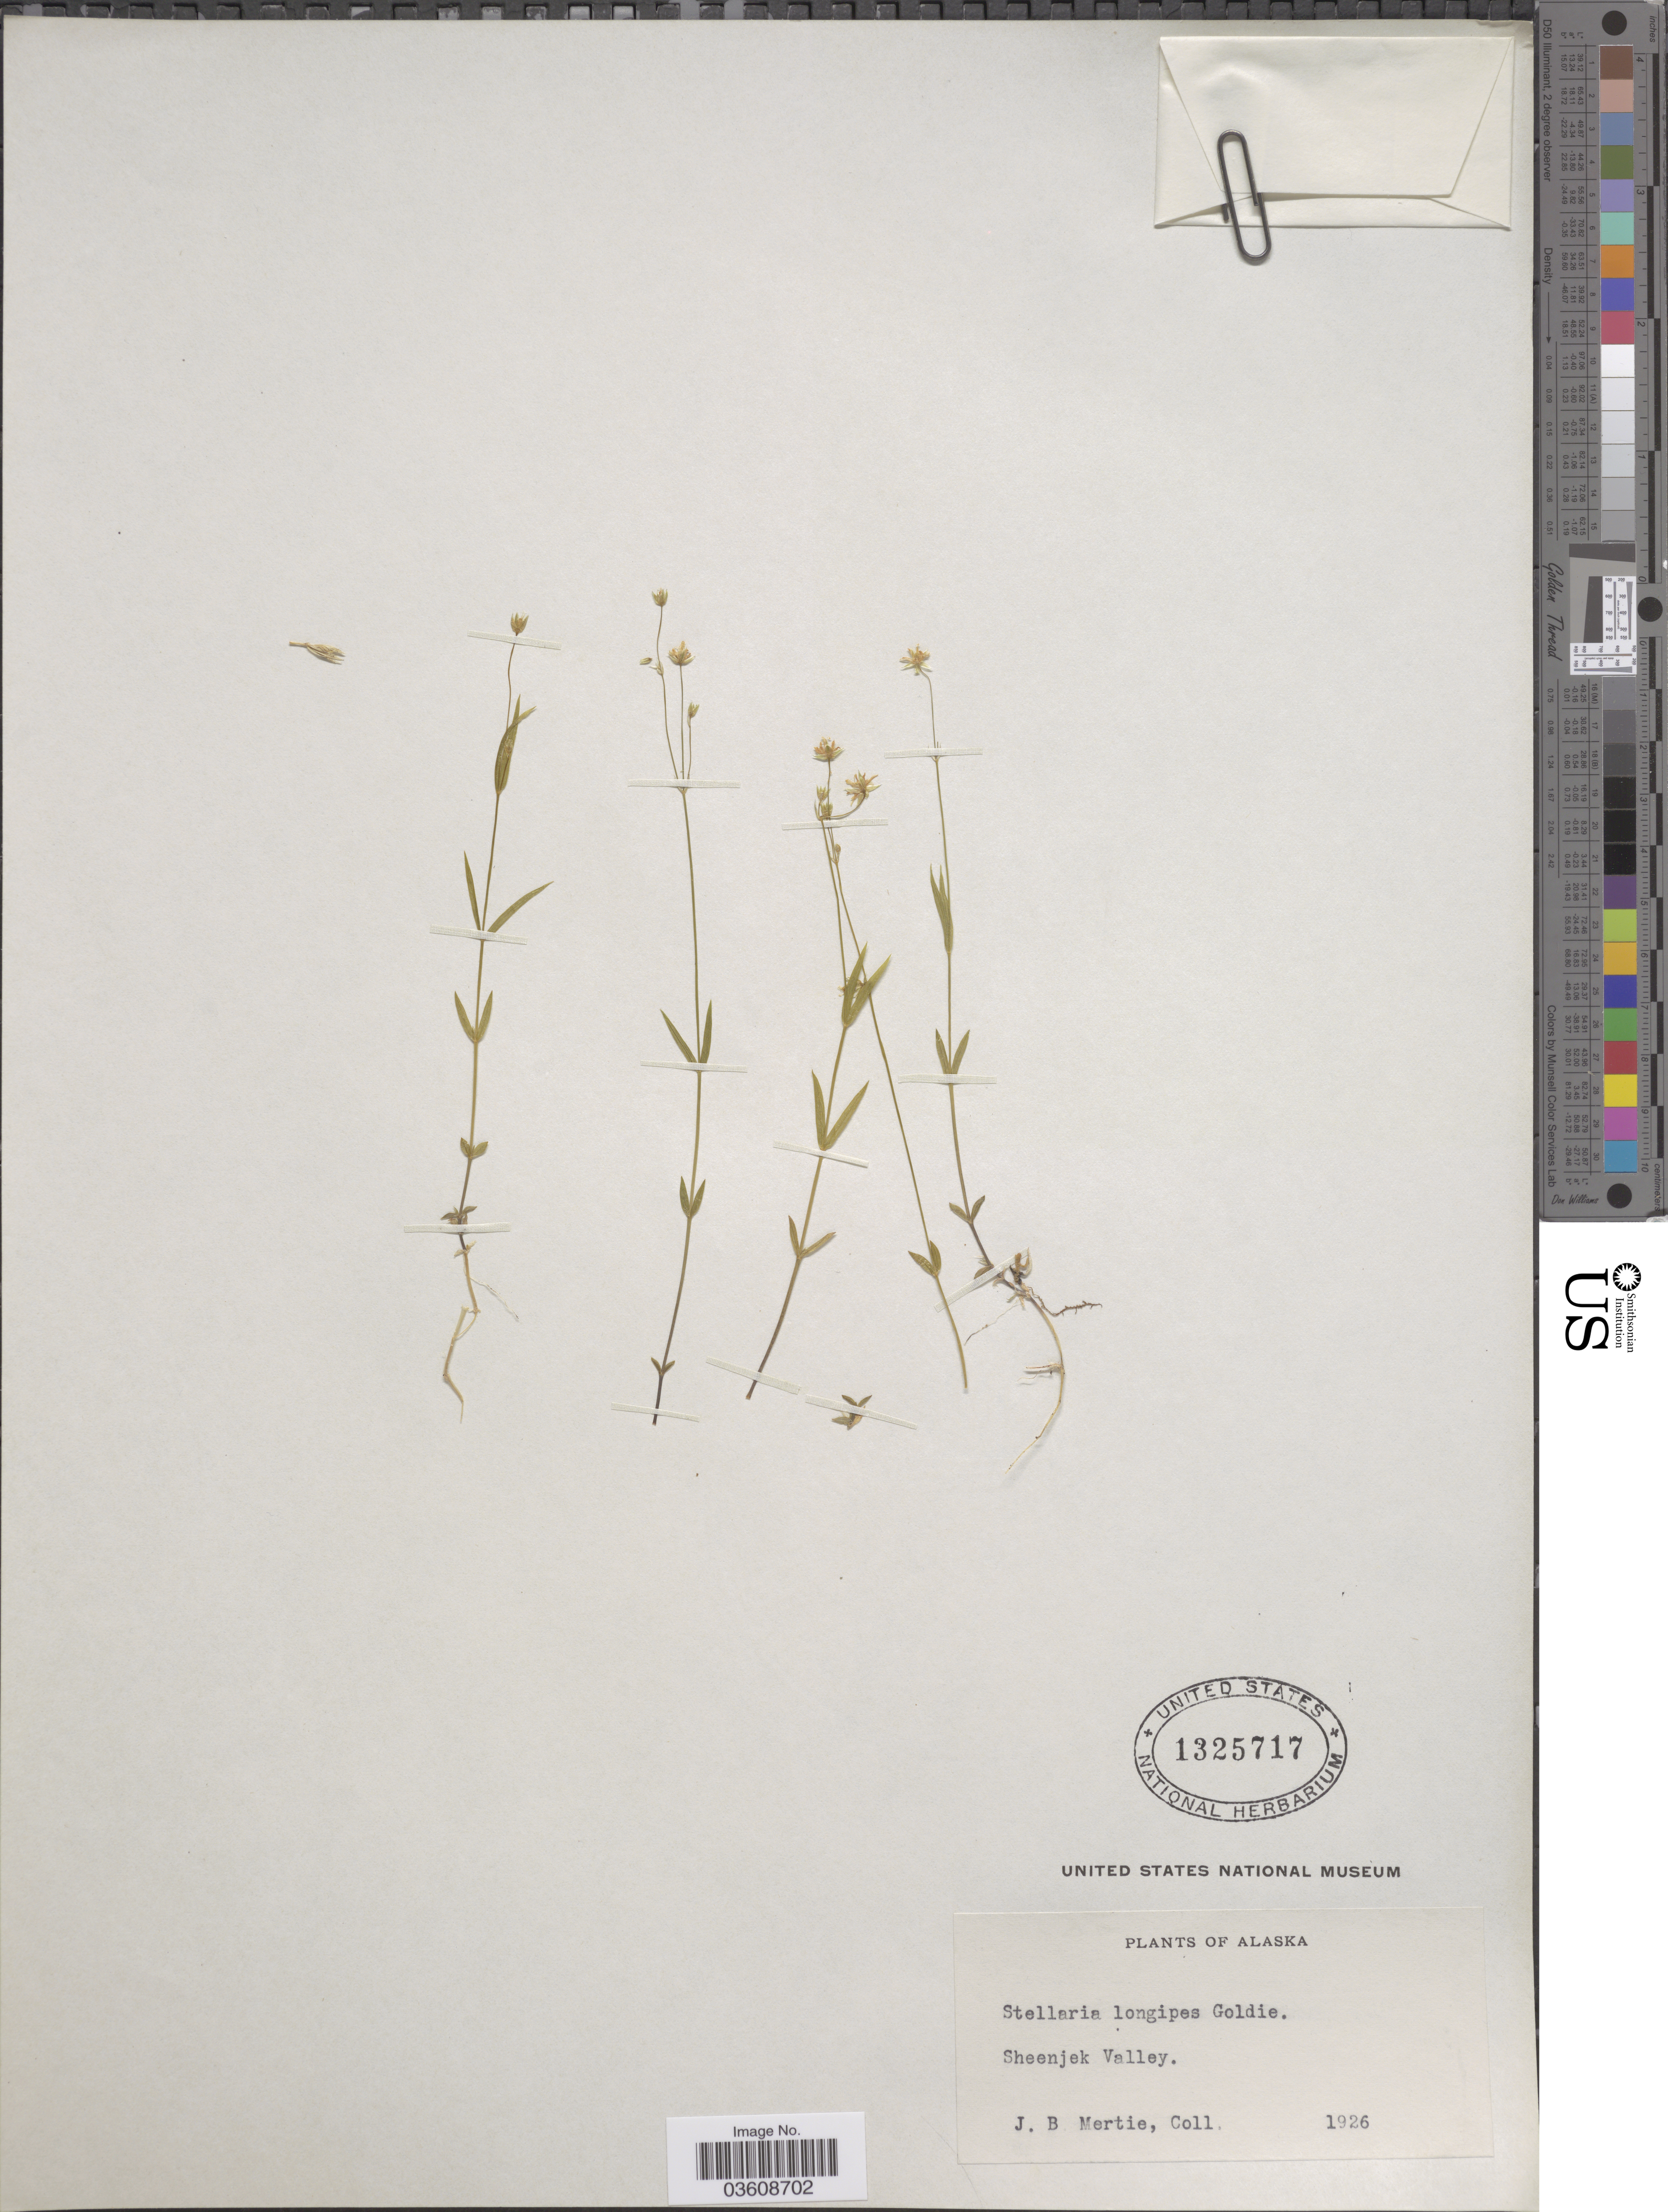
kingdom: Plantae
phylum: Tracheophyta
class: Magnoliopsida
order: Caryophyllales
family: Caryophyllaceae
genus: Stellaria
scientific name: Stellaria longipes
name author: Goldie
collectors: J. Mertie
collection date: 1926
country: United States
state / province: Alaska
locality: Sheenjek Valley.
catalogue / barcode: US 1325717